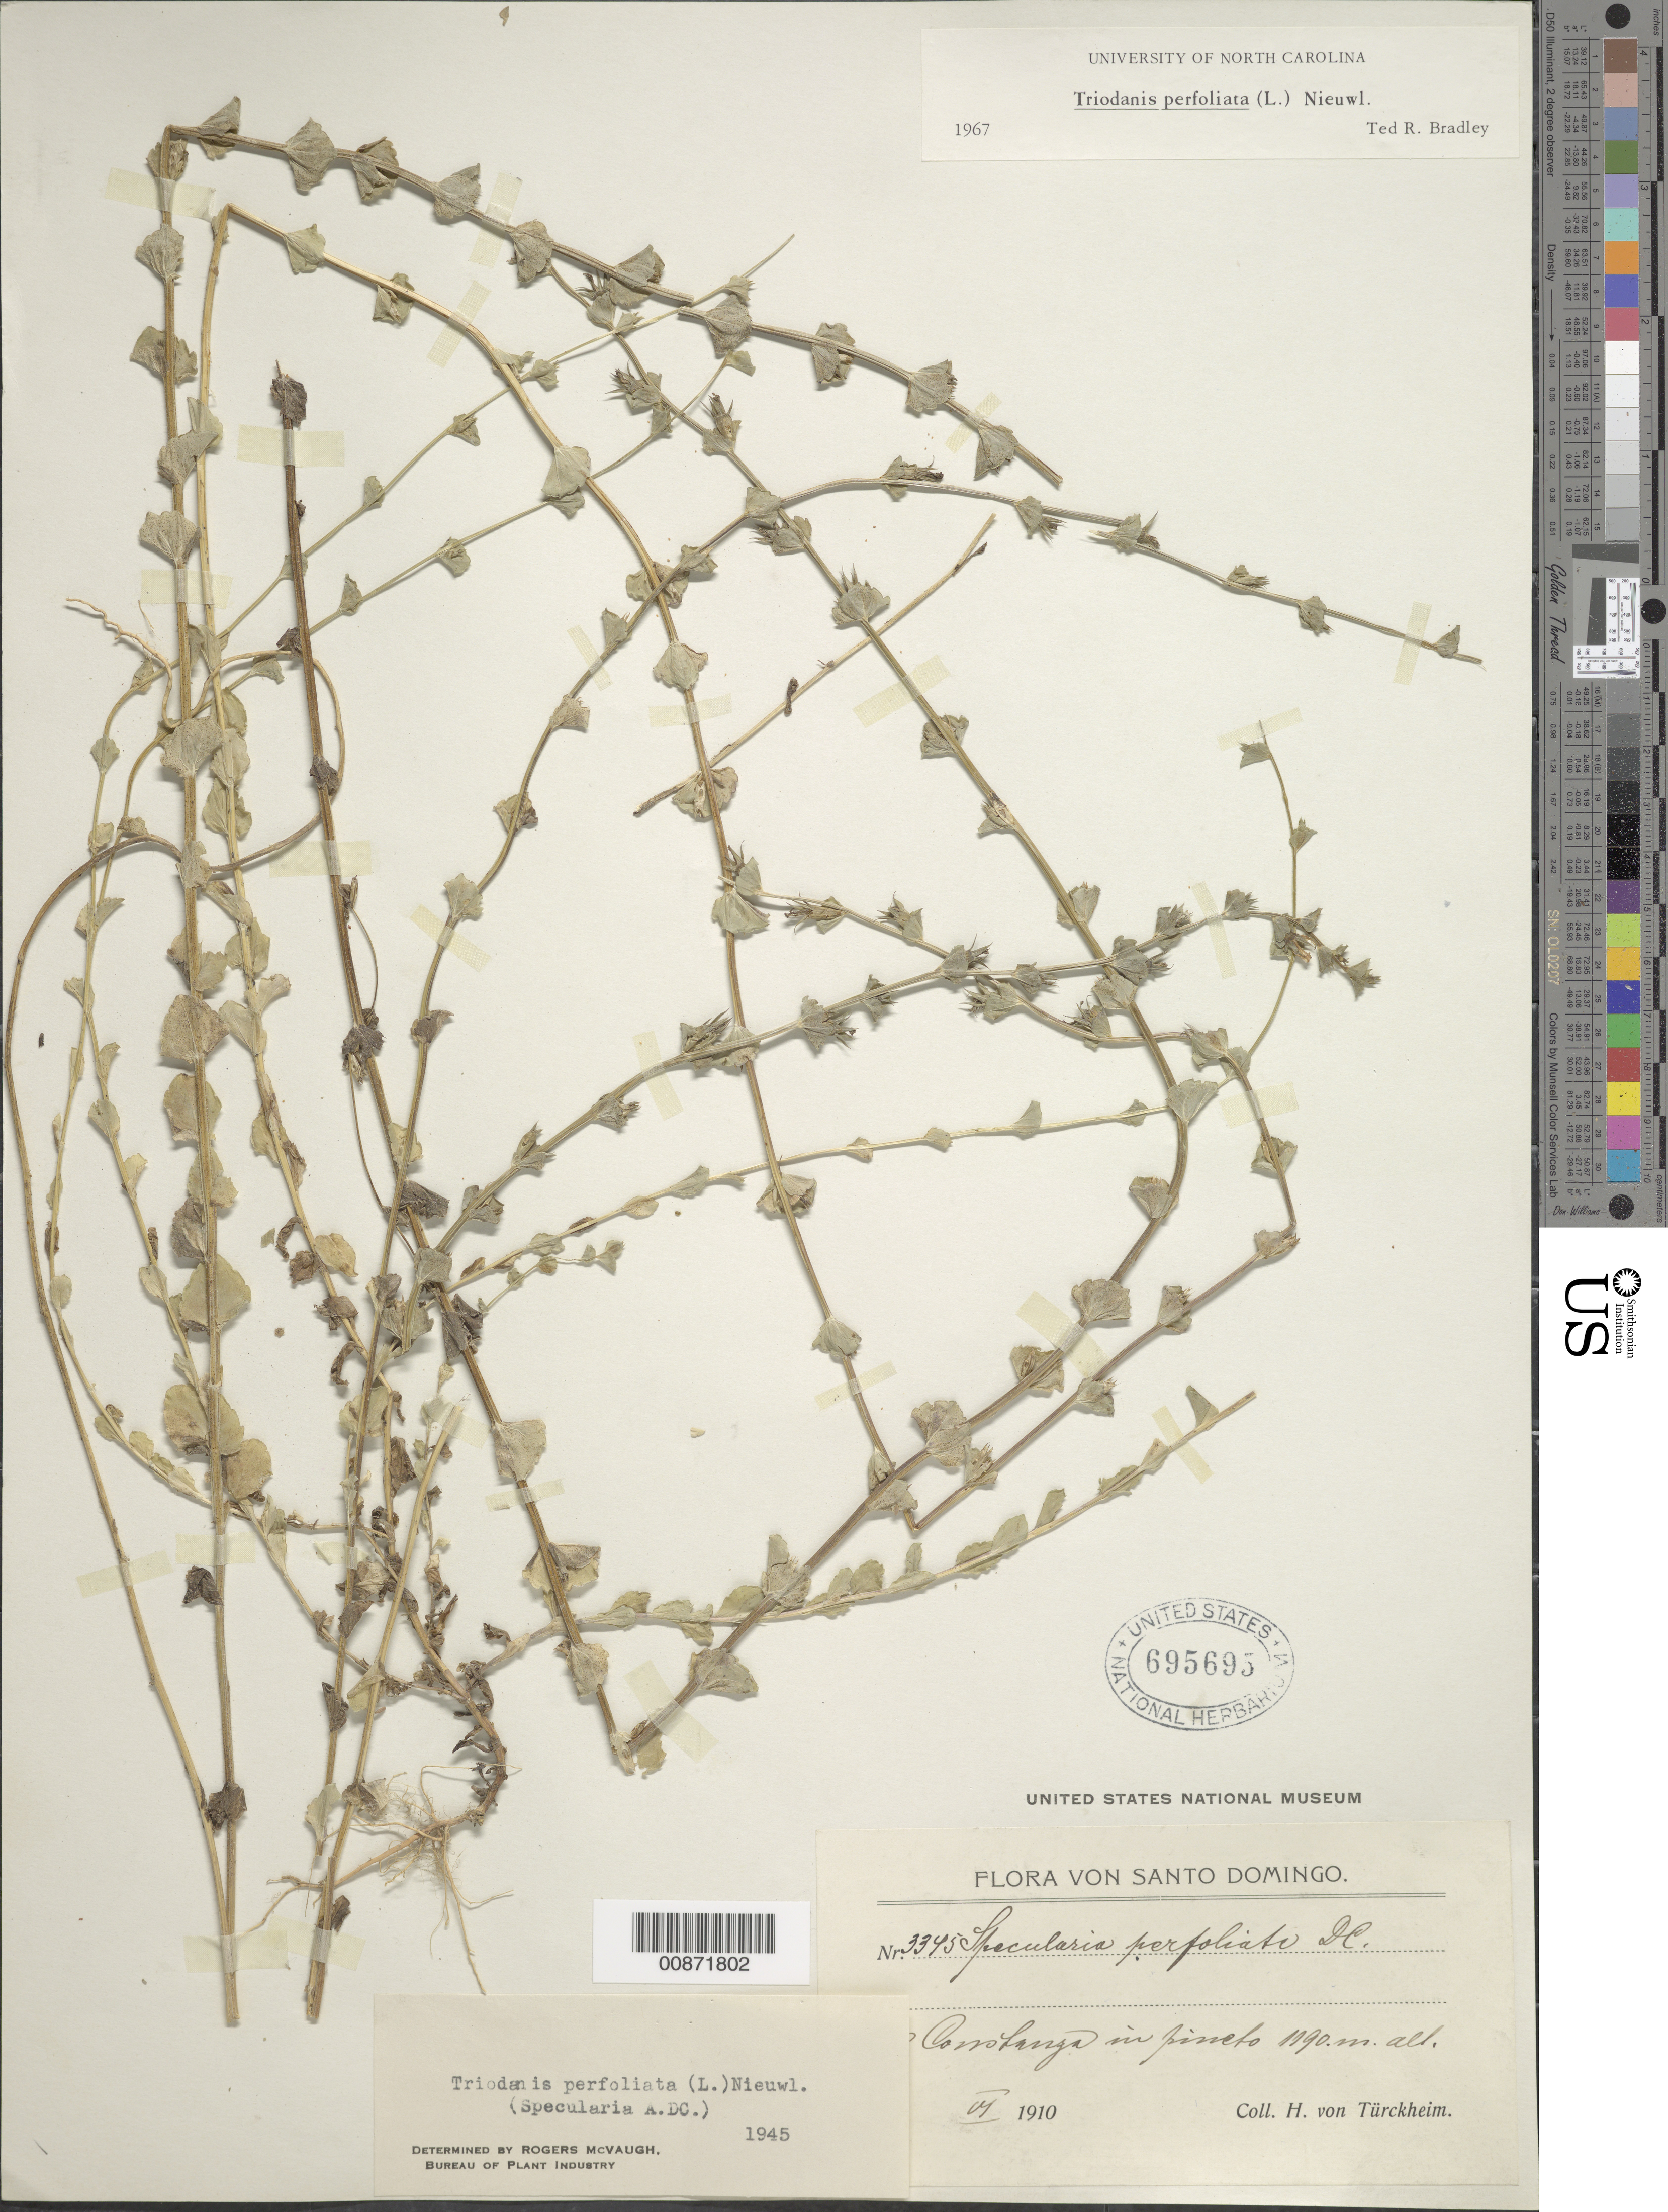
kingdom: Plantae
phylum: Tracheophyta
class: Magnoliopsida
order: Asterales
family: Campanulaceae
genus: Triodanis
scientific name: Triodanis perfoliata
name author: (L.) Nieuwl.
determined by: McVaugh, R.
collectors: H. von Türckheim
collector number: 3345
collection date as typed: Jun 1910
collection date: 1910-06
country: Dominican Republic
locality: Santo Domingo. Prope ComLanza (sp?)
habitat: In pinebo (sp?)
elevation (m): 1190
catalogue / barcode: US 695695